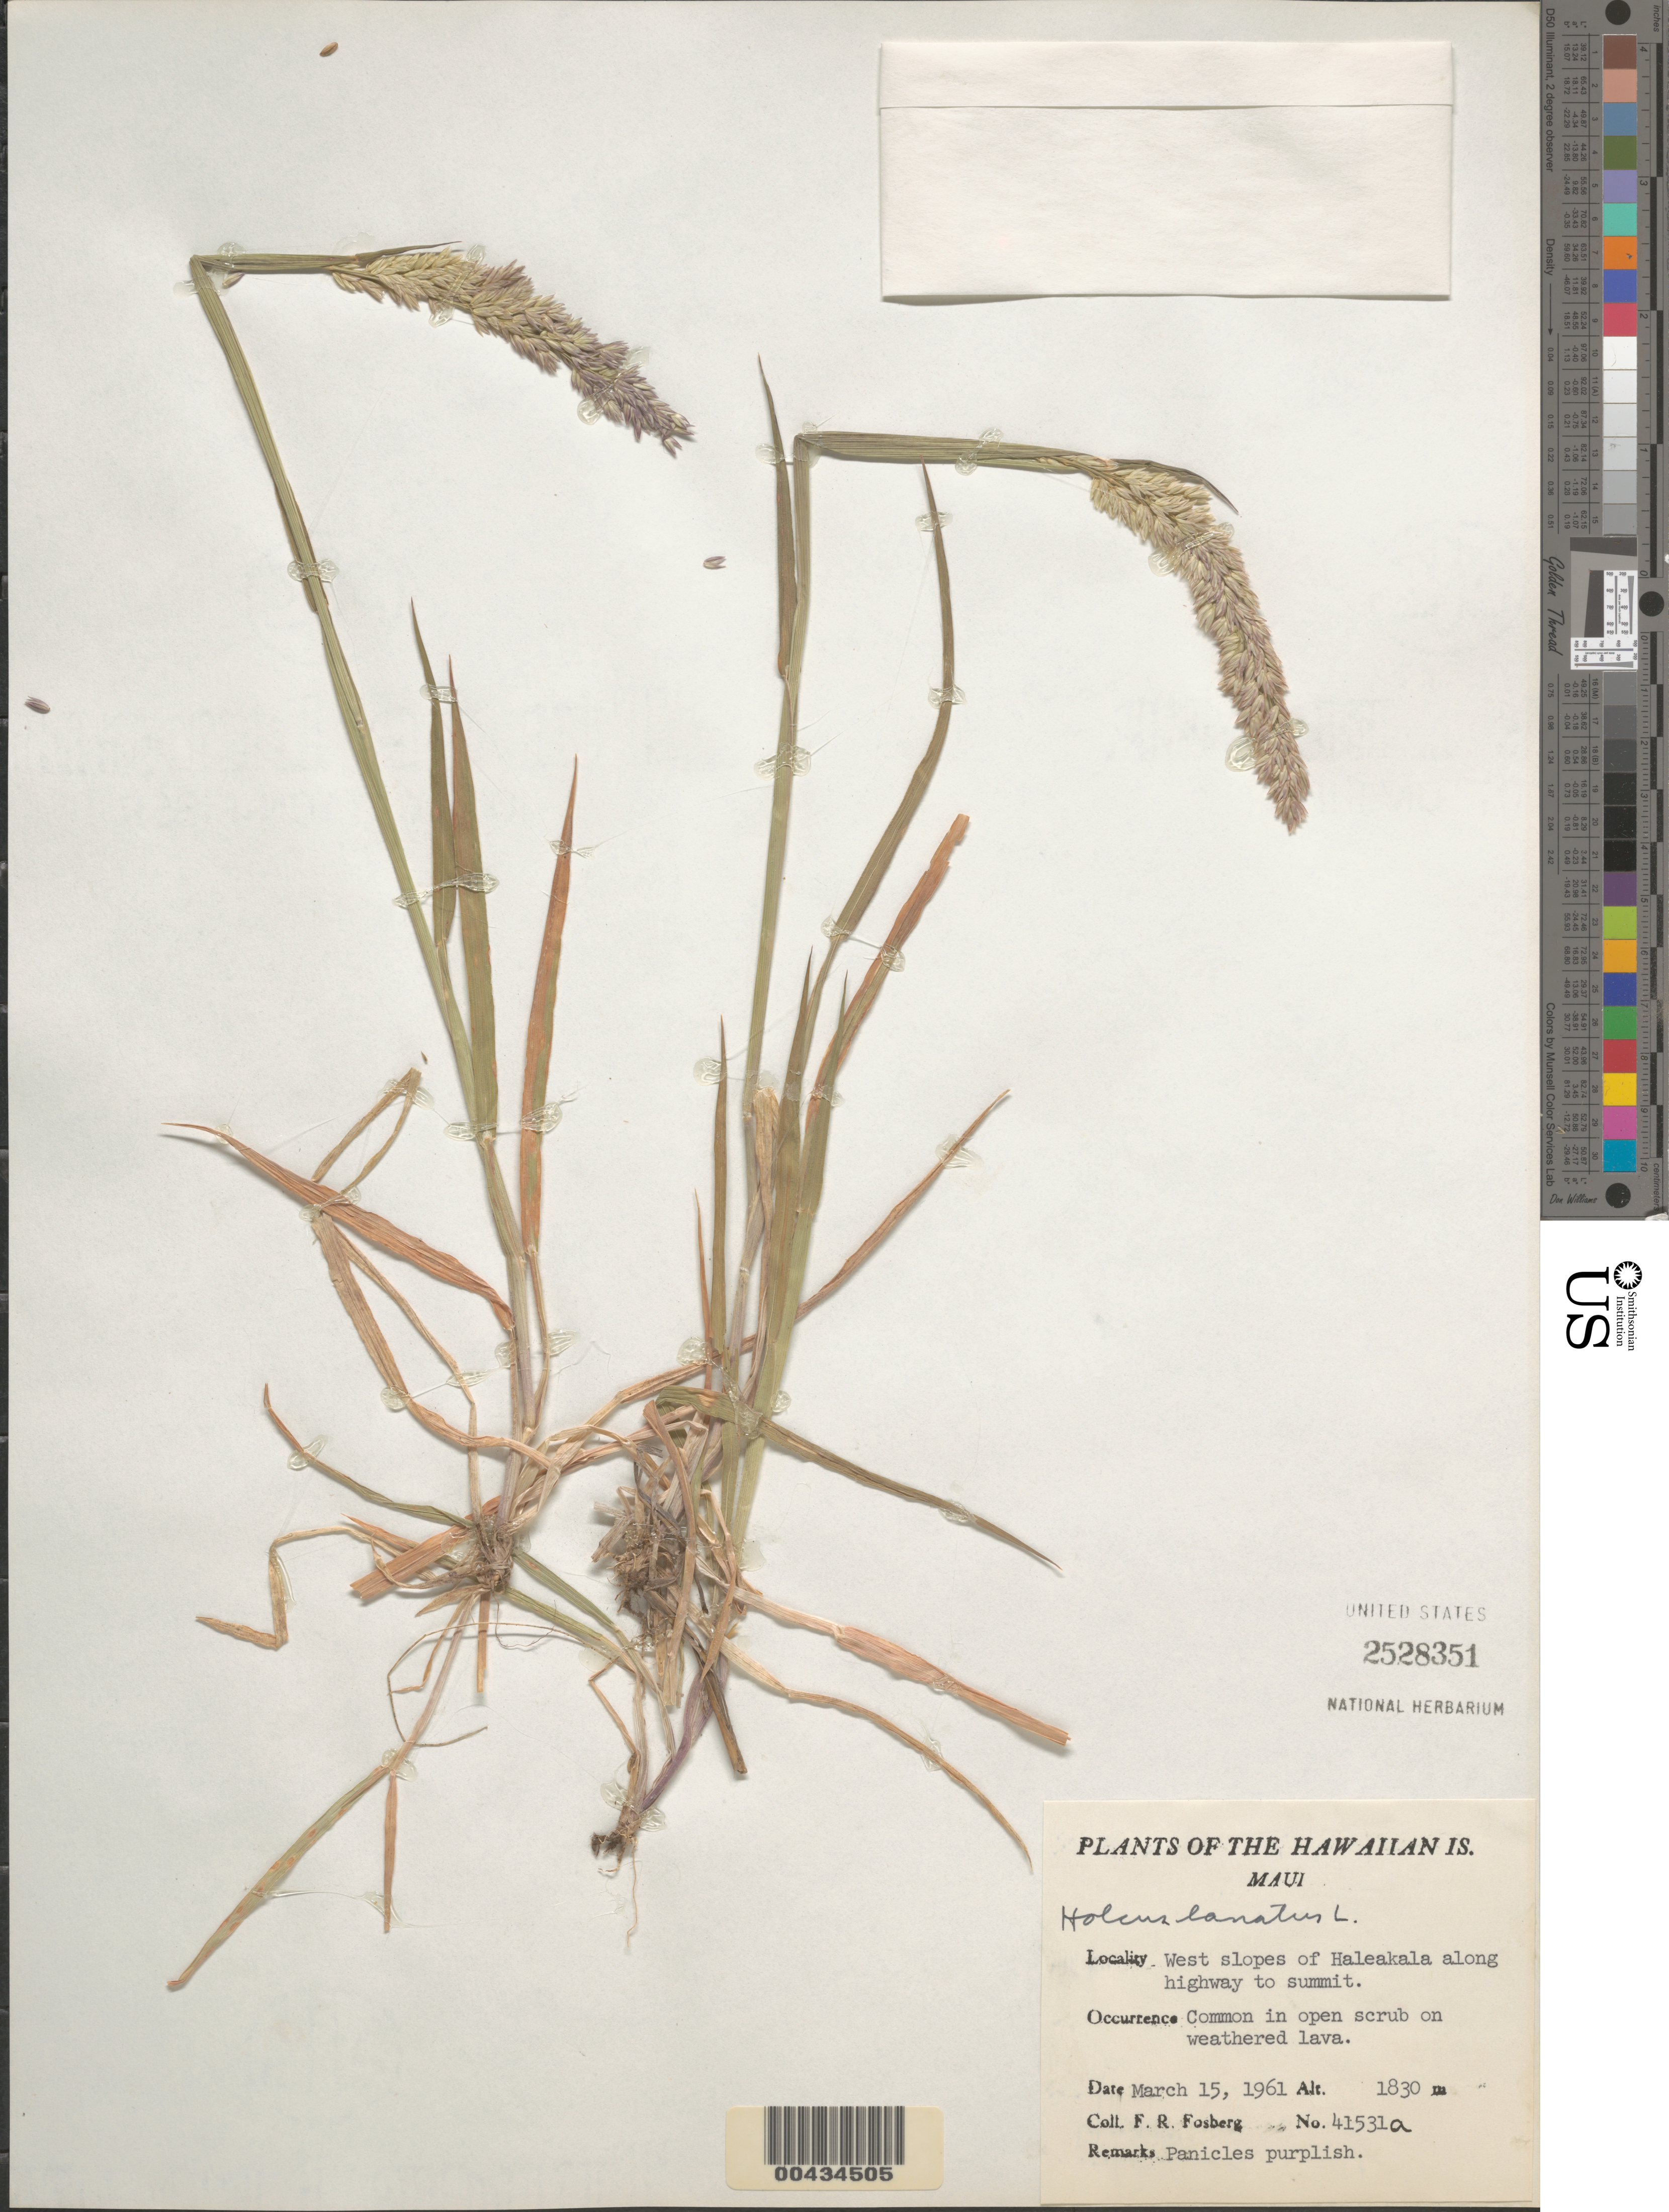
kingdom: Plantae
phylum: Tracheophyta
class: Liliopsida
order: Poales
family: Poaceae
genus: Holcus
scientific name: Holcus lanatus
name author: L.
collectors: F. R. Fosberg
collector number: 41531a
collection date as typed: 15 Mar 1961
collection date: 1961-03-15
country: United States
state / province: Hawaii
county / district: Maui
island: Maui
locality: W slopes of Haleakala along highway to summit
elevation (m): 1830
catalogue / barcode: US 2528351